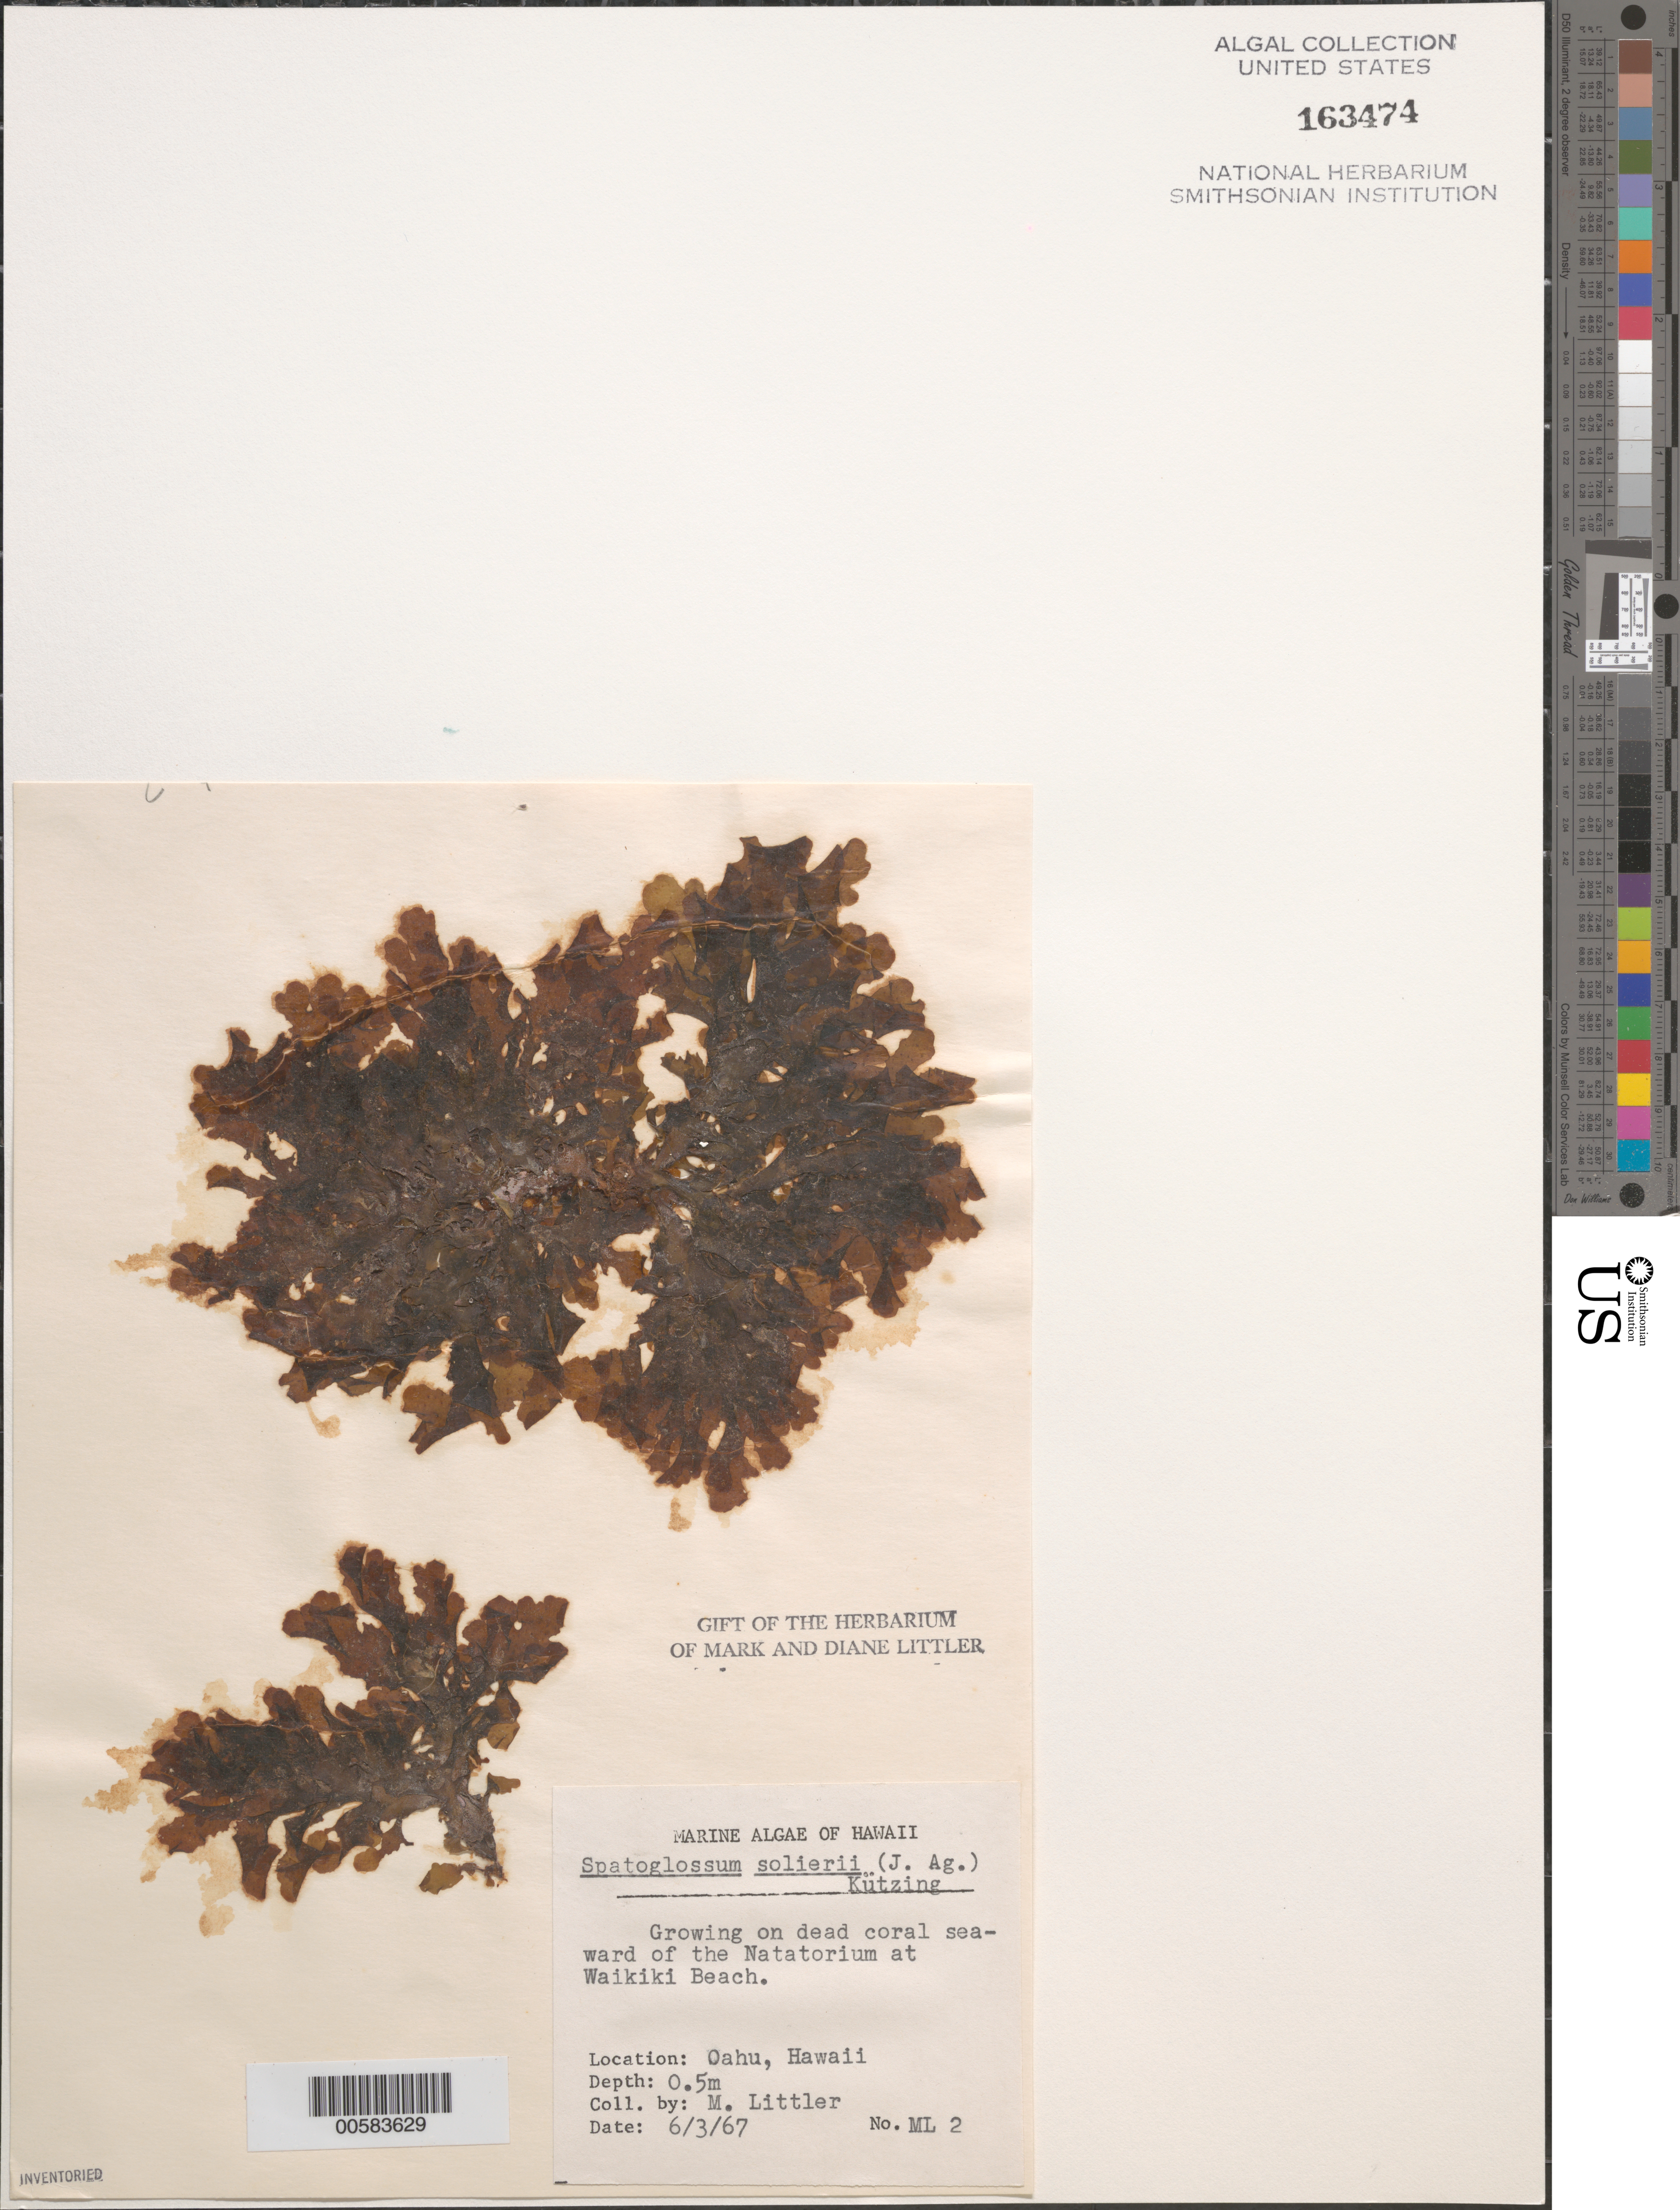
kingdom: Chromista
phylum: Ochrophyta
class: Phaeophyceae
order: Dictyotales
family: Dictyotaceae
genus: Spatoglossum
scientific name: Spatoglossum solierii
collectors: M. M. Littler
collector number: ML 2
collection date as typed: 03 Jun 1967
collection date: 1967-06-03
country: United States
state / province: Hawaii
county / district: Honolulu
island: Oahu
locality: Waikiki Beach near Natatorium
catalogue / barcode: US 163474